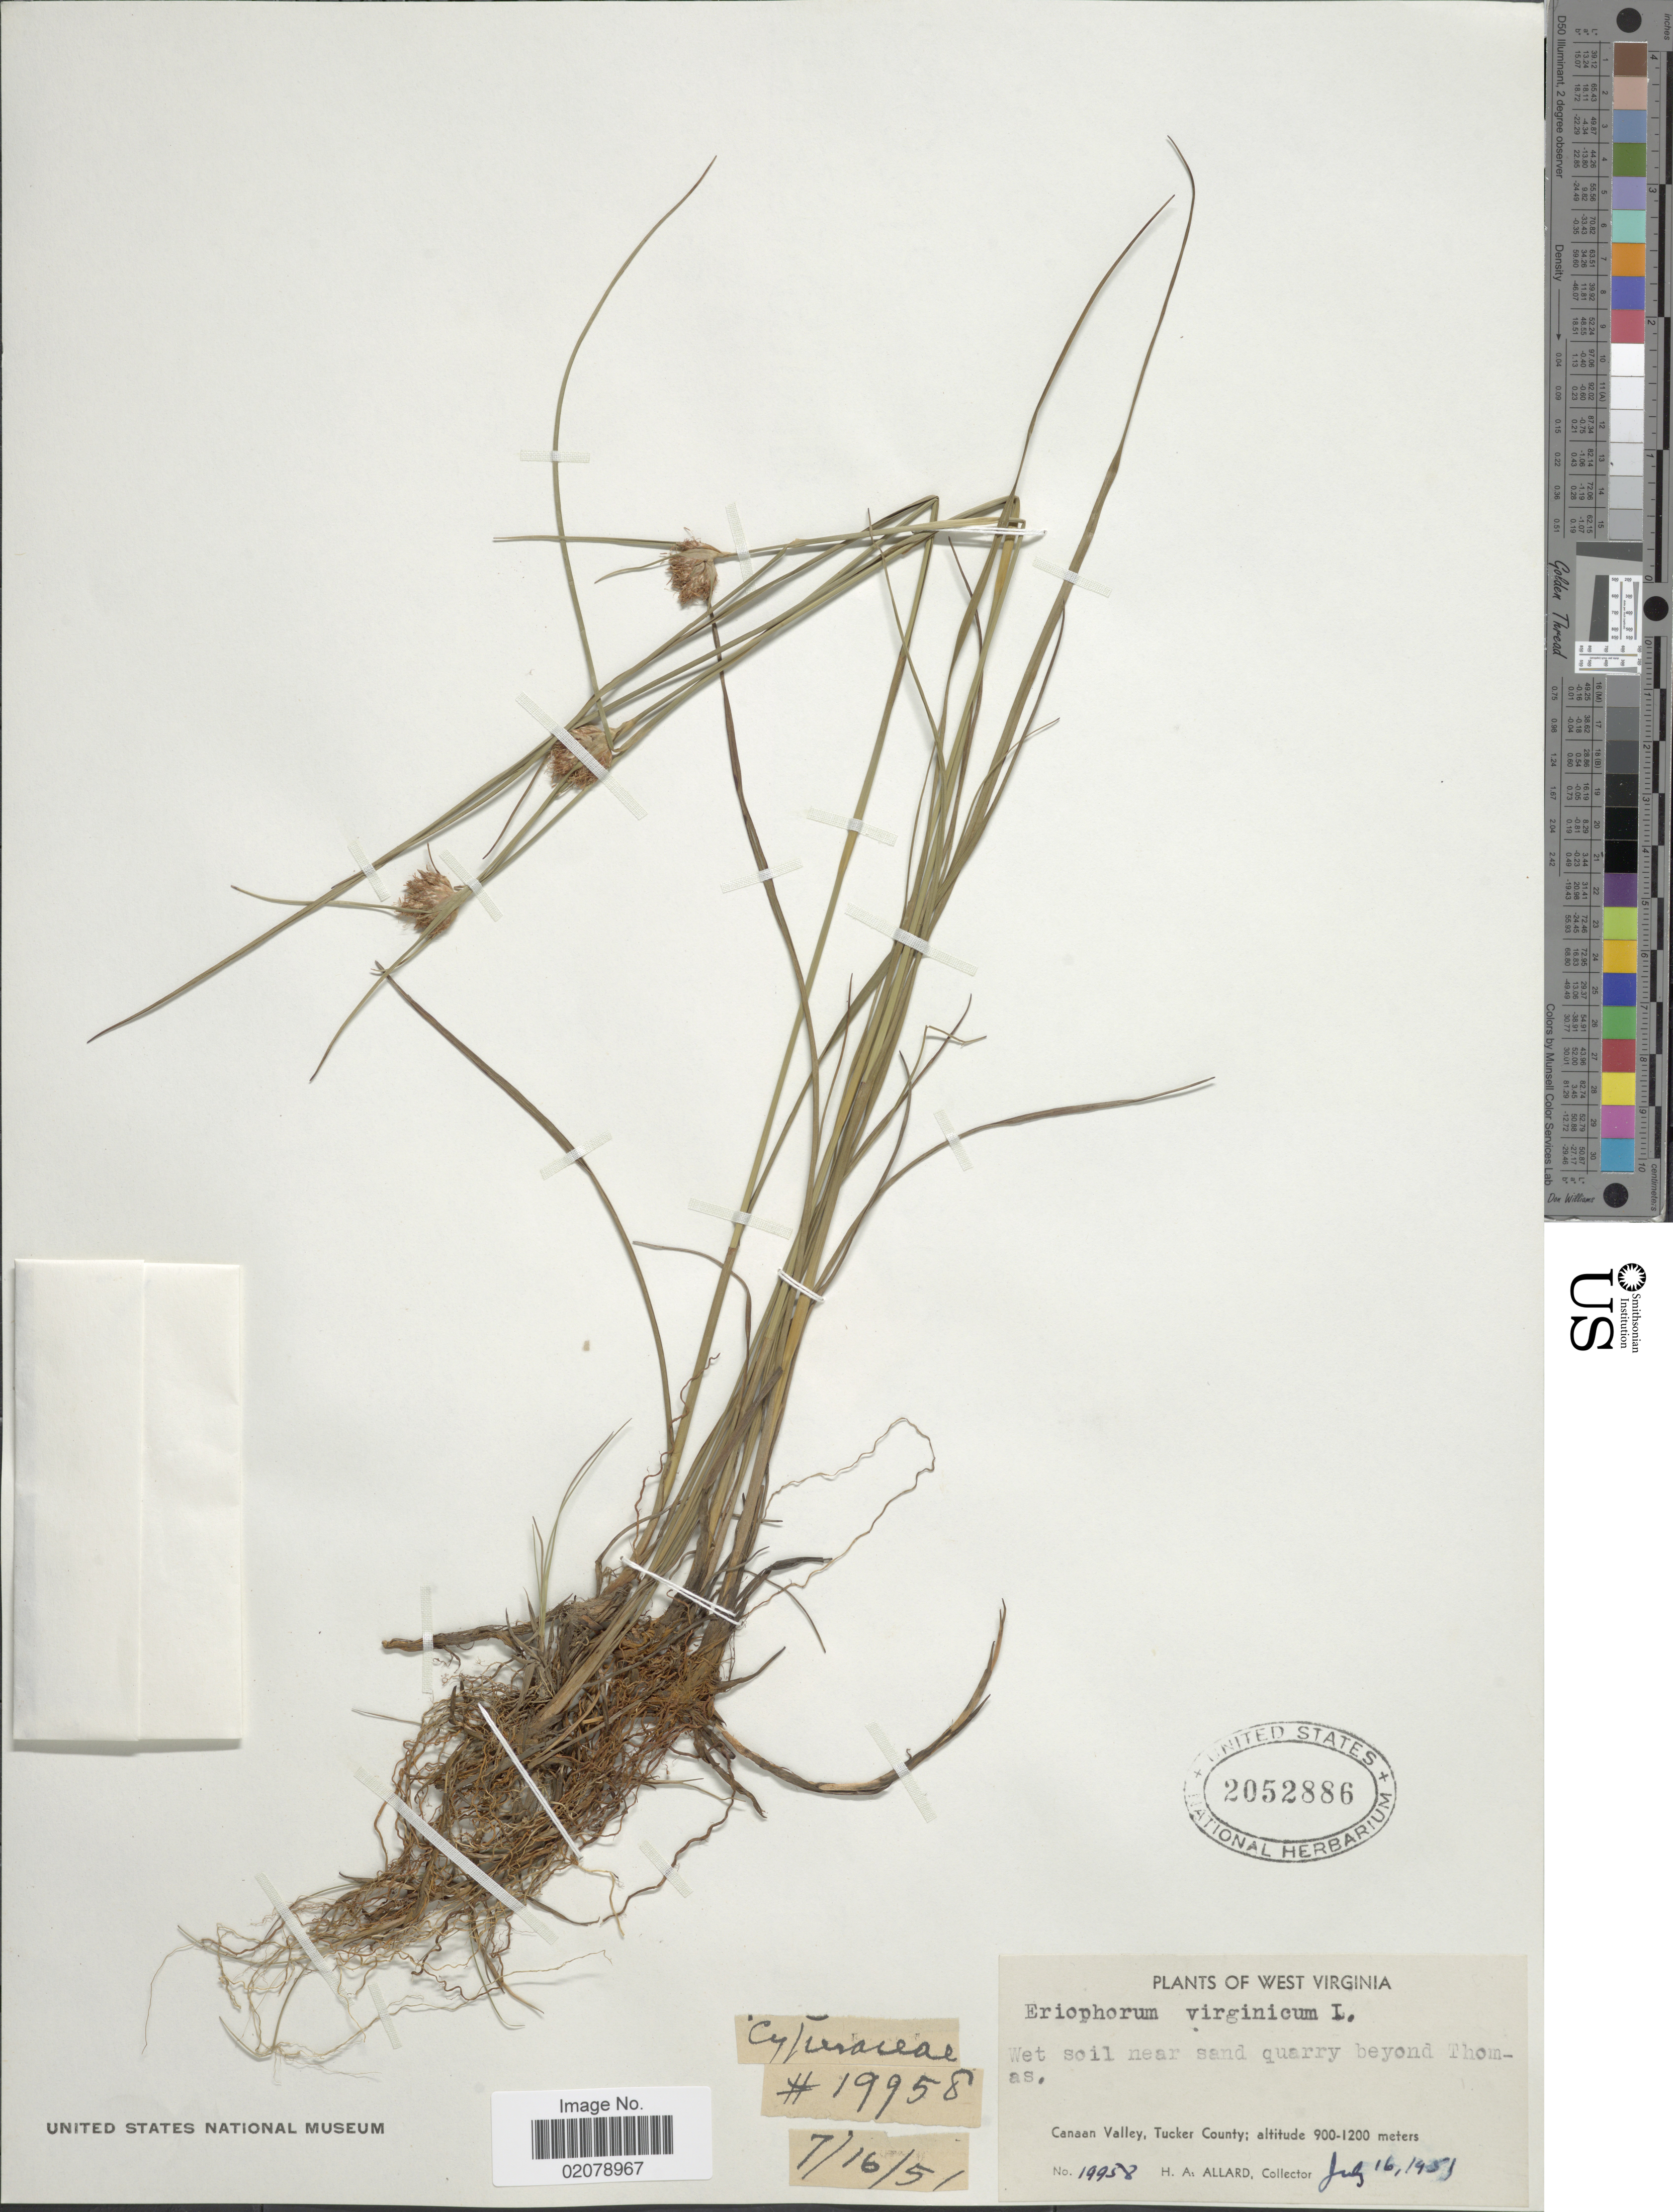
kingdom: Plantae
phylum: Tracheophyta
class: Liliopsida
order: Poales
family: Cyperaceae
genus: Eriophorum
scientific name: Eriophorum virginicum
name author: L.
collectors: H. A. Allard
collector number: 19958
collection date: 1951-07-16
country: United States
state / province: West Virginia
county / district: Tucker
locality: Canaan Valley, Tucker County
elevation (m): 900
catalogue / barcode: US 2052886